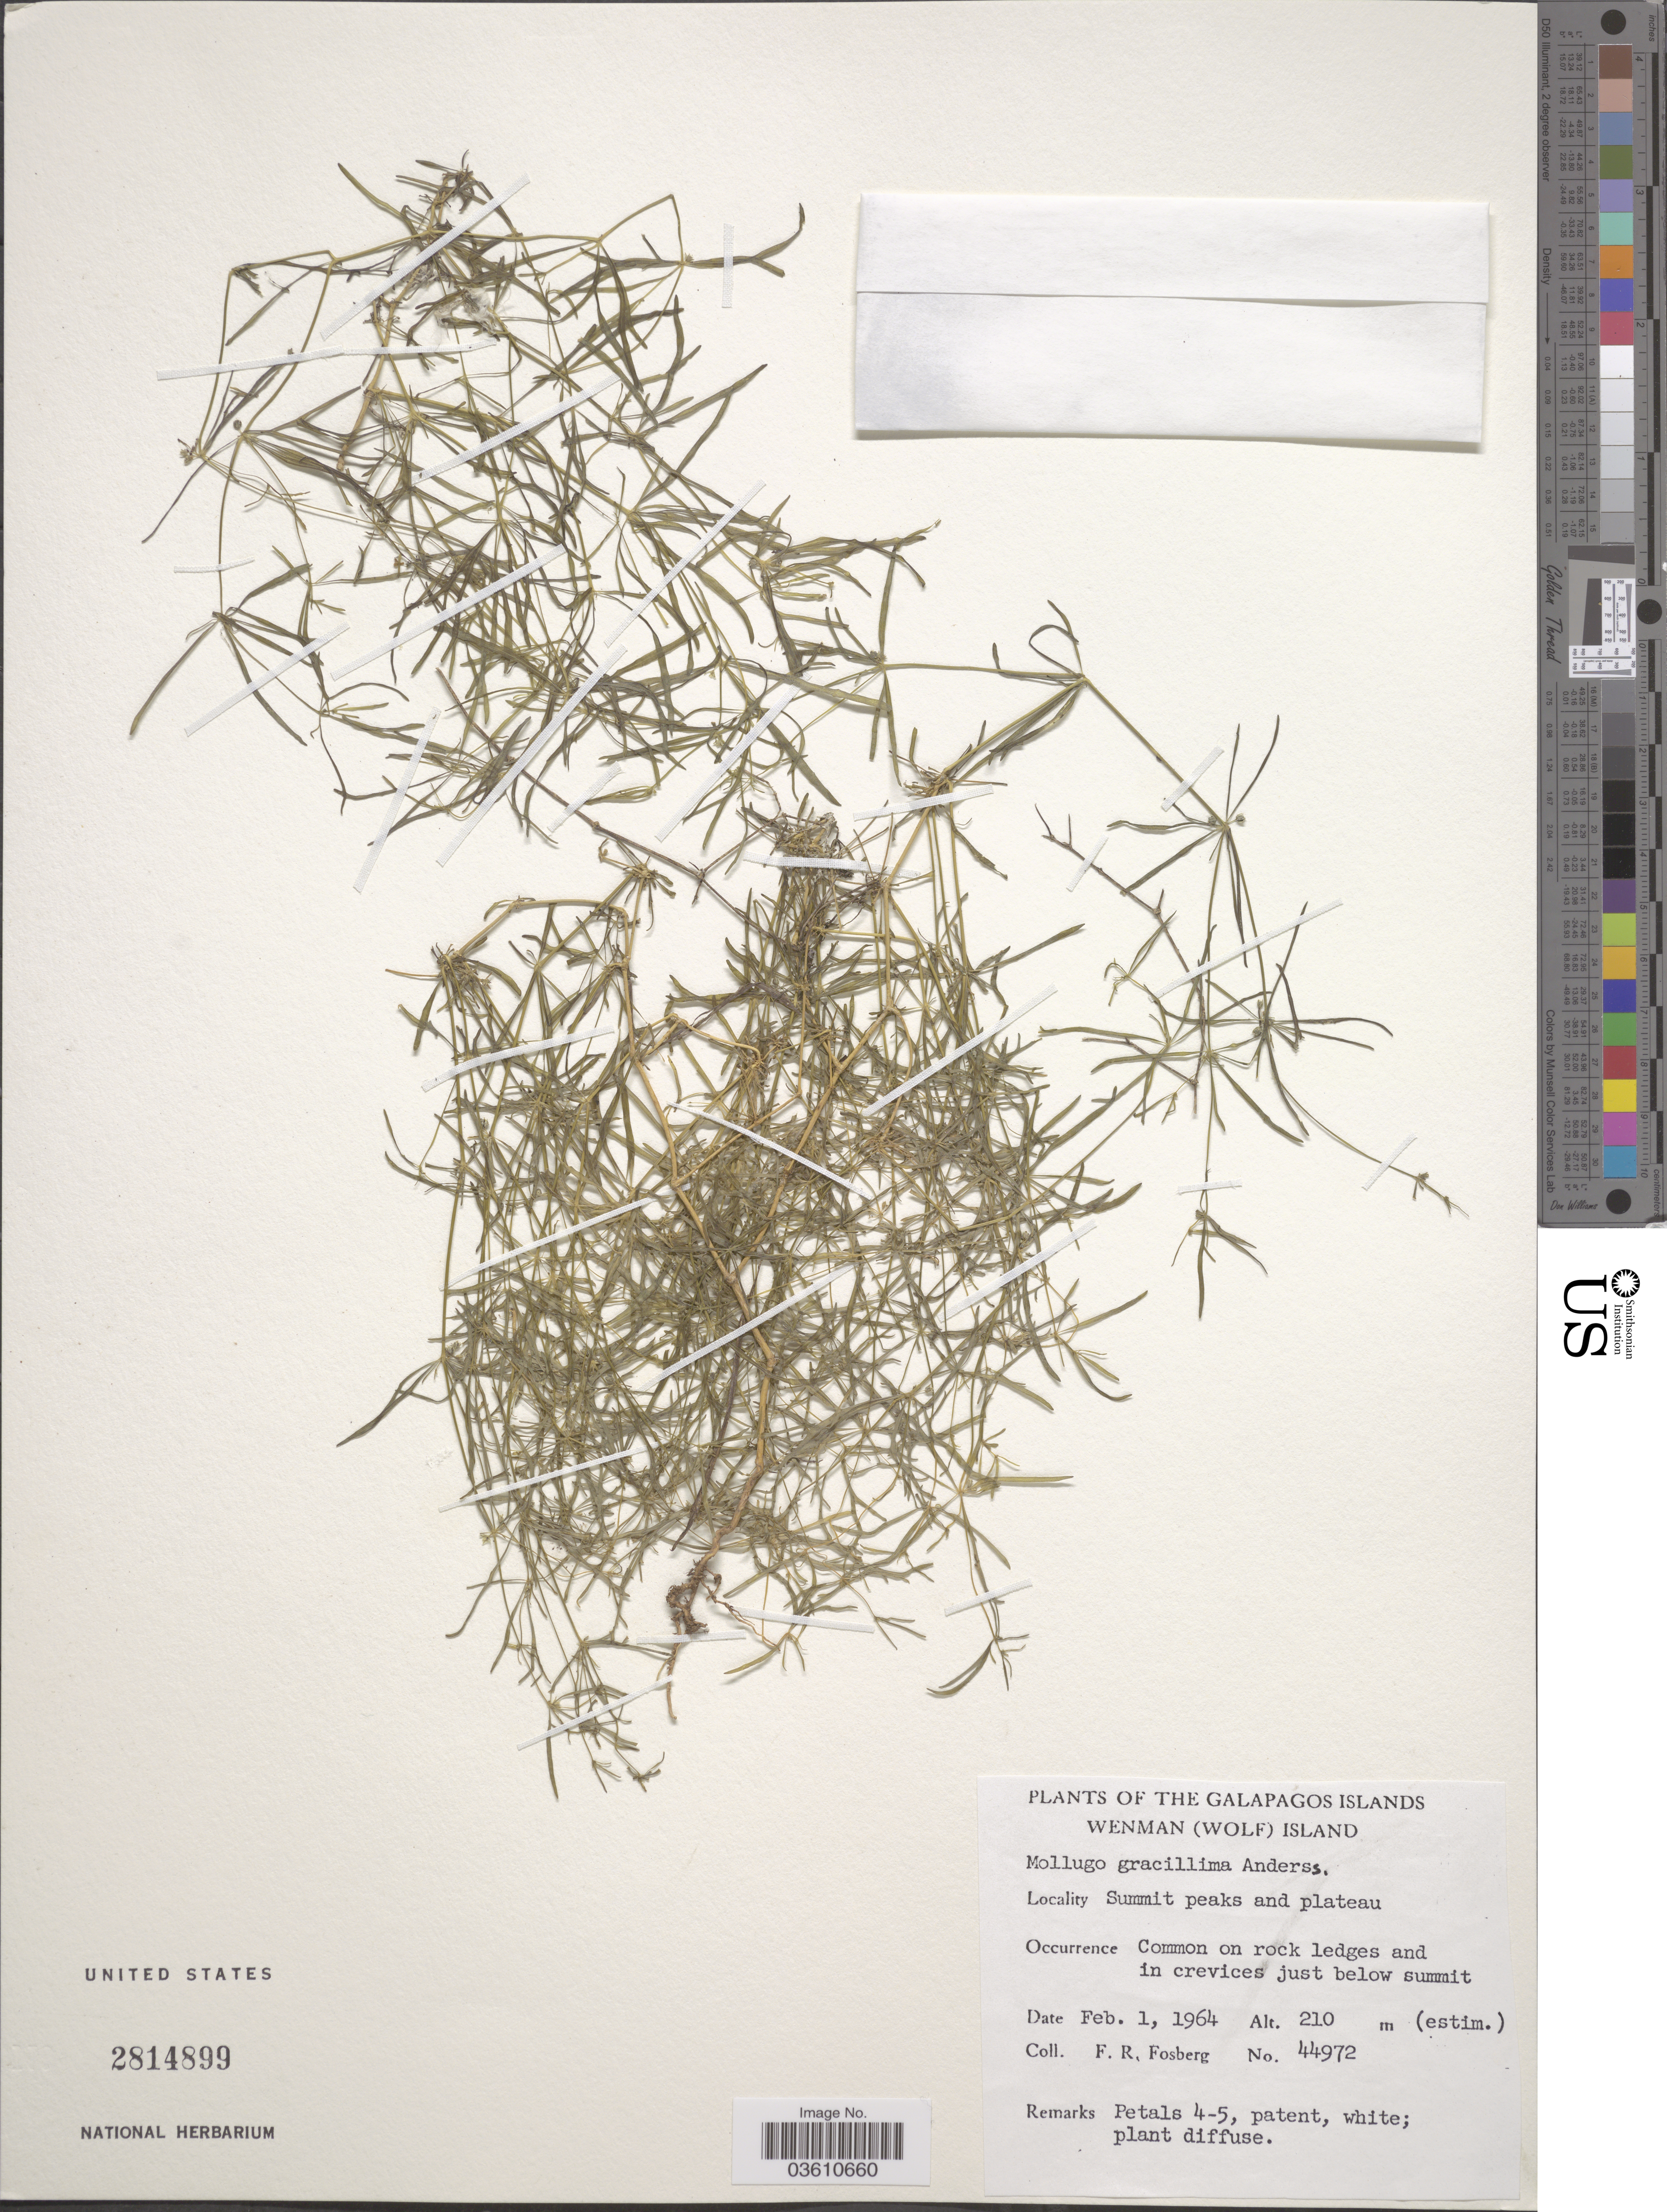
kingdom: Plantae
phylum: Tracheophyta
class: Magnoliopsida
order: Caryophyllales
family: Molluginaceae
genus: Mollugo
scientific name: Mollugo flavescens subsp. gracillima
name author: (Andersson) Eliasson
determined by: Strong, Mark T., (BOT), Smithsonian Institution - National Museum of Natural History (UNITED STATES)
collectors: F. R. Fosberg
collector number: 44972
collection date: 1964-02-01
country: Ecuador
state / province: Colón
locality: The Galapagos Islands. Wenman (Wolf) Island. Summit peaks and plateau.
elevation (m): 210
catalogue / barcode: US 2814899